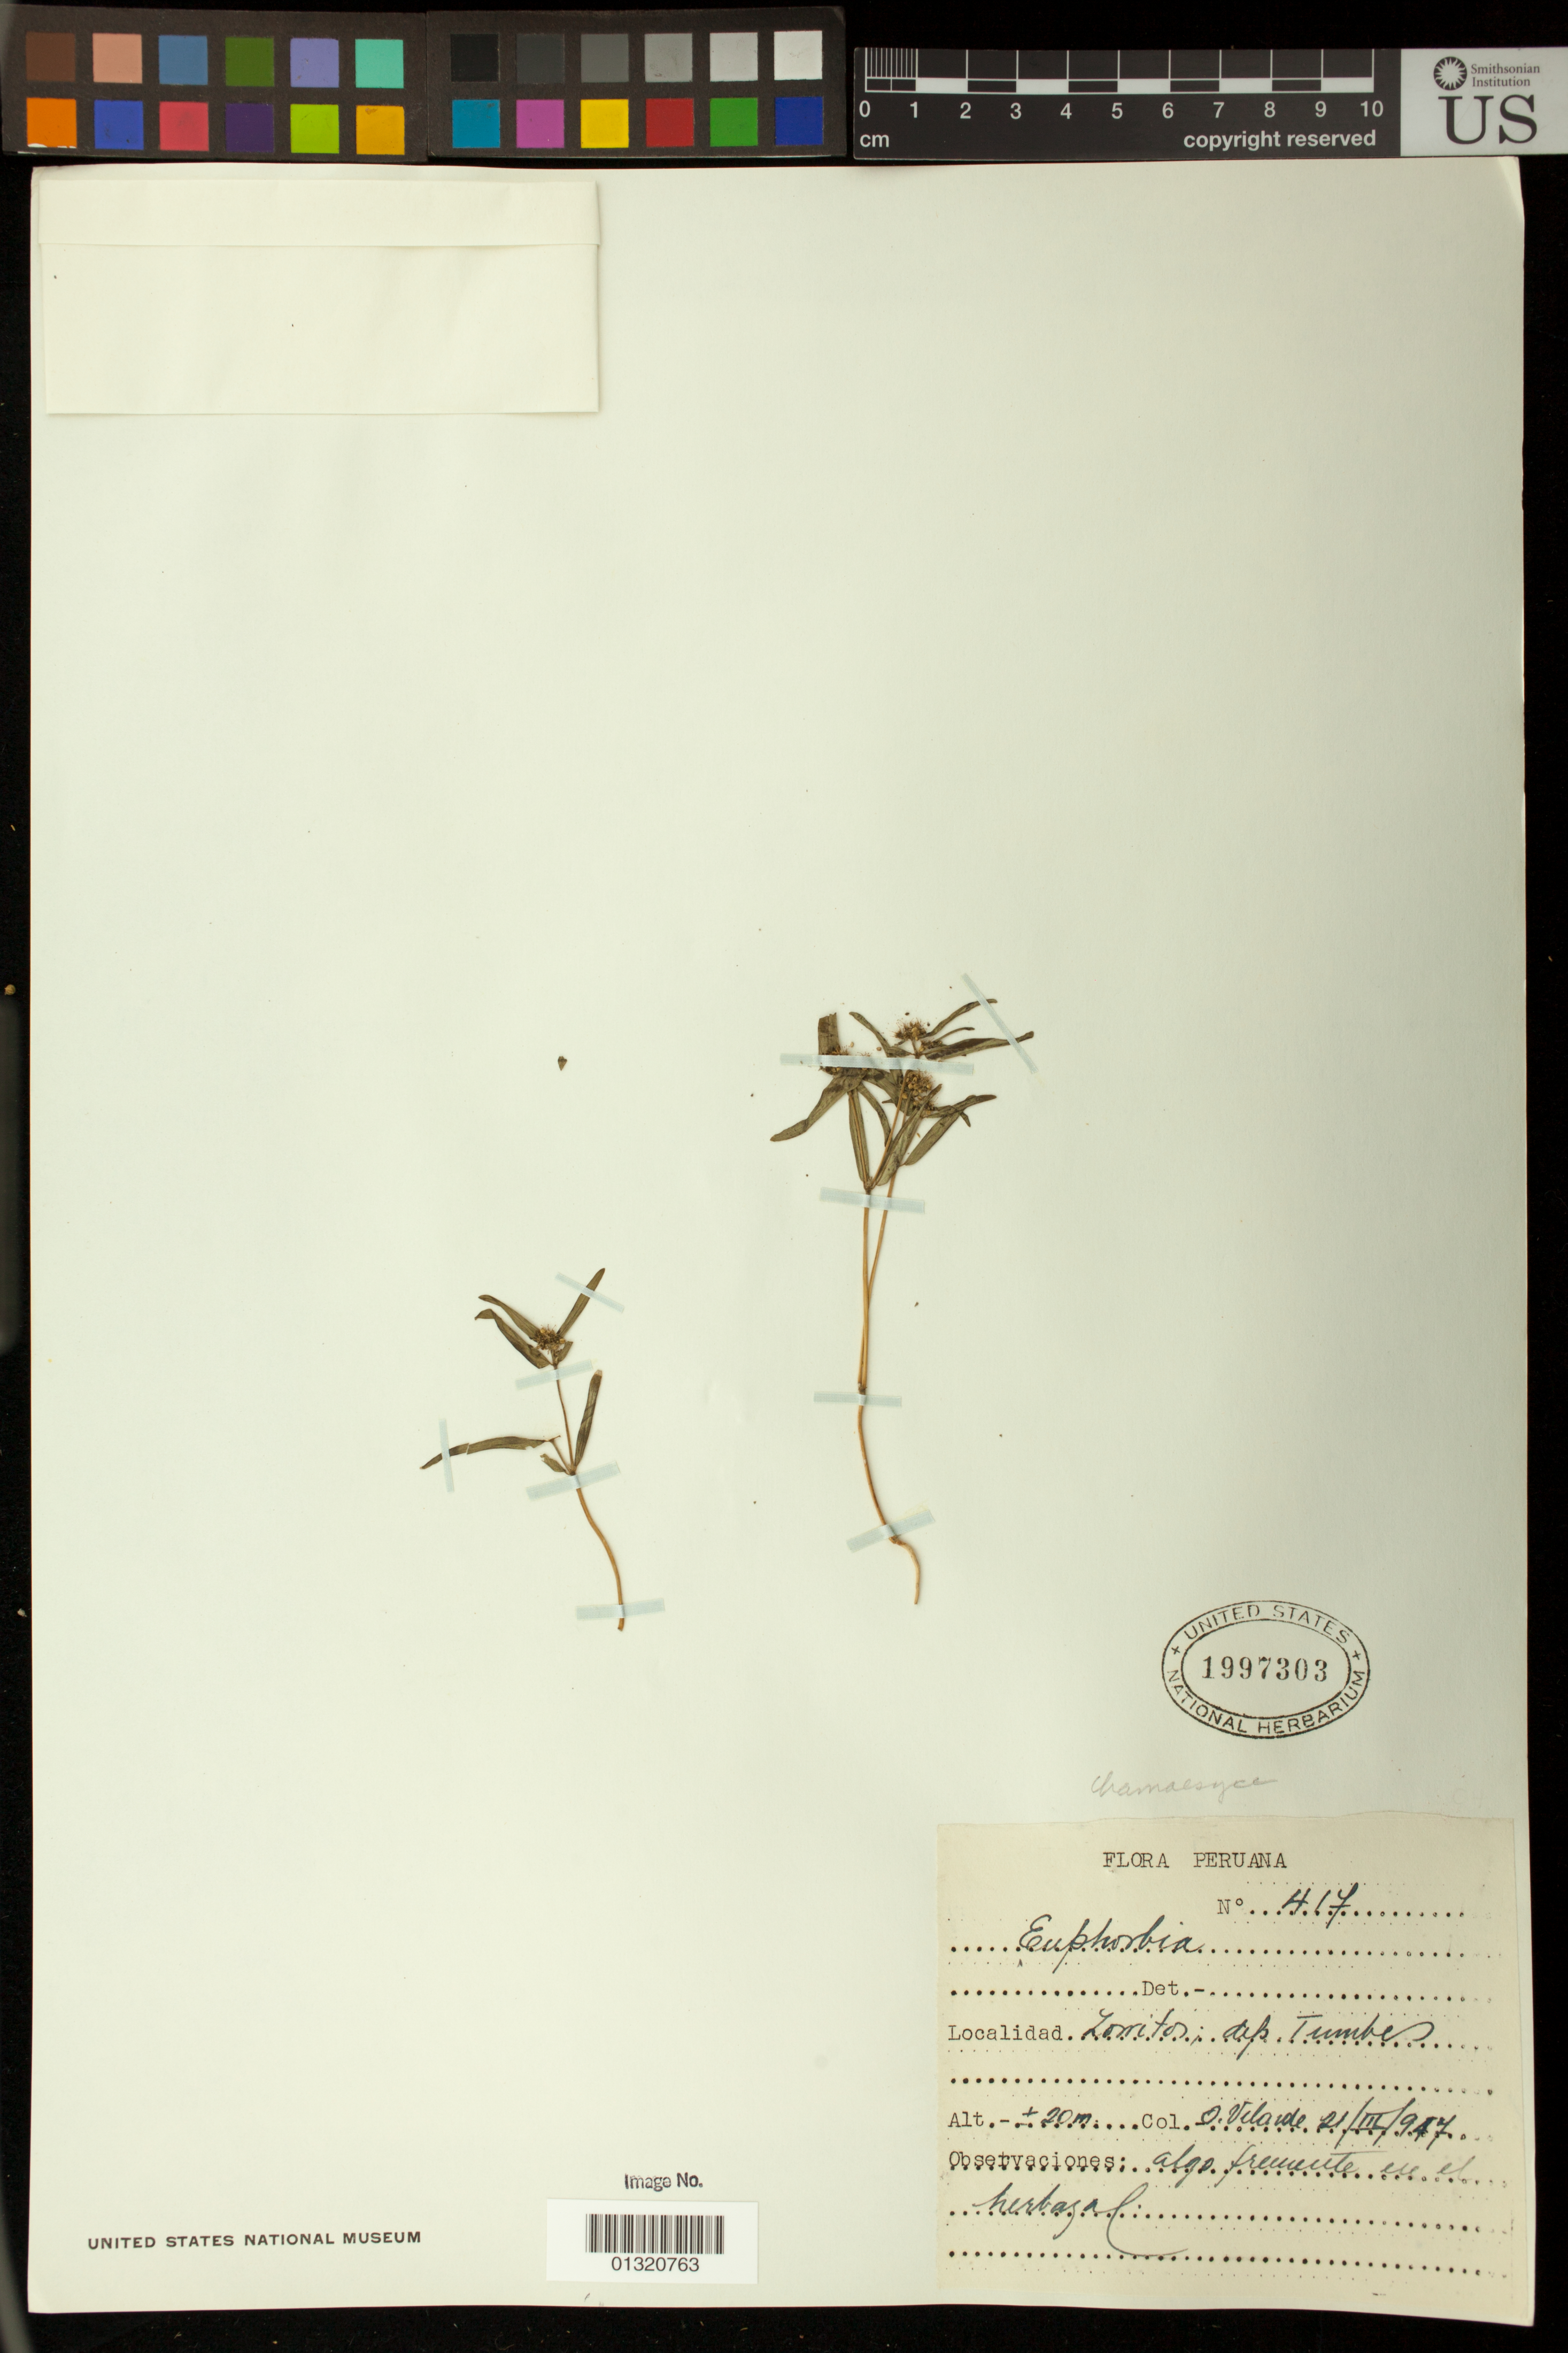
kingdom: Plantae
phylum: Tracheophyta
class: Magnoliopsida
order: Malpighiales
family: Euphorbiaceae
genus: Euphorbia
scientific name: Euphorbia sp.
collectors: O. Velarde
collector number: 417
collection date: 1947-03-21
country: Peru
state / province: Tumbes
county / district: Tumbes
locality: Zorritos, dep. Tumbes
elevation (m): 20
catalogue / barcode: US 1997303